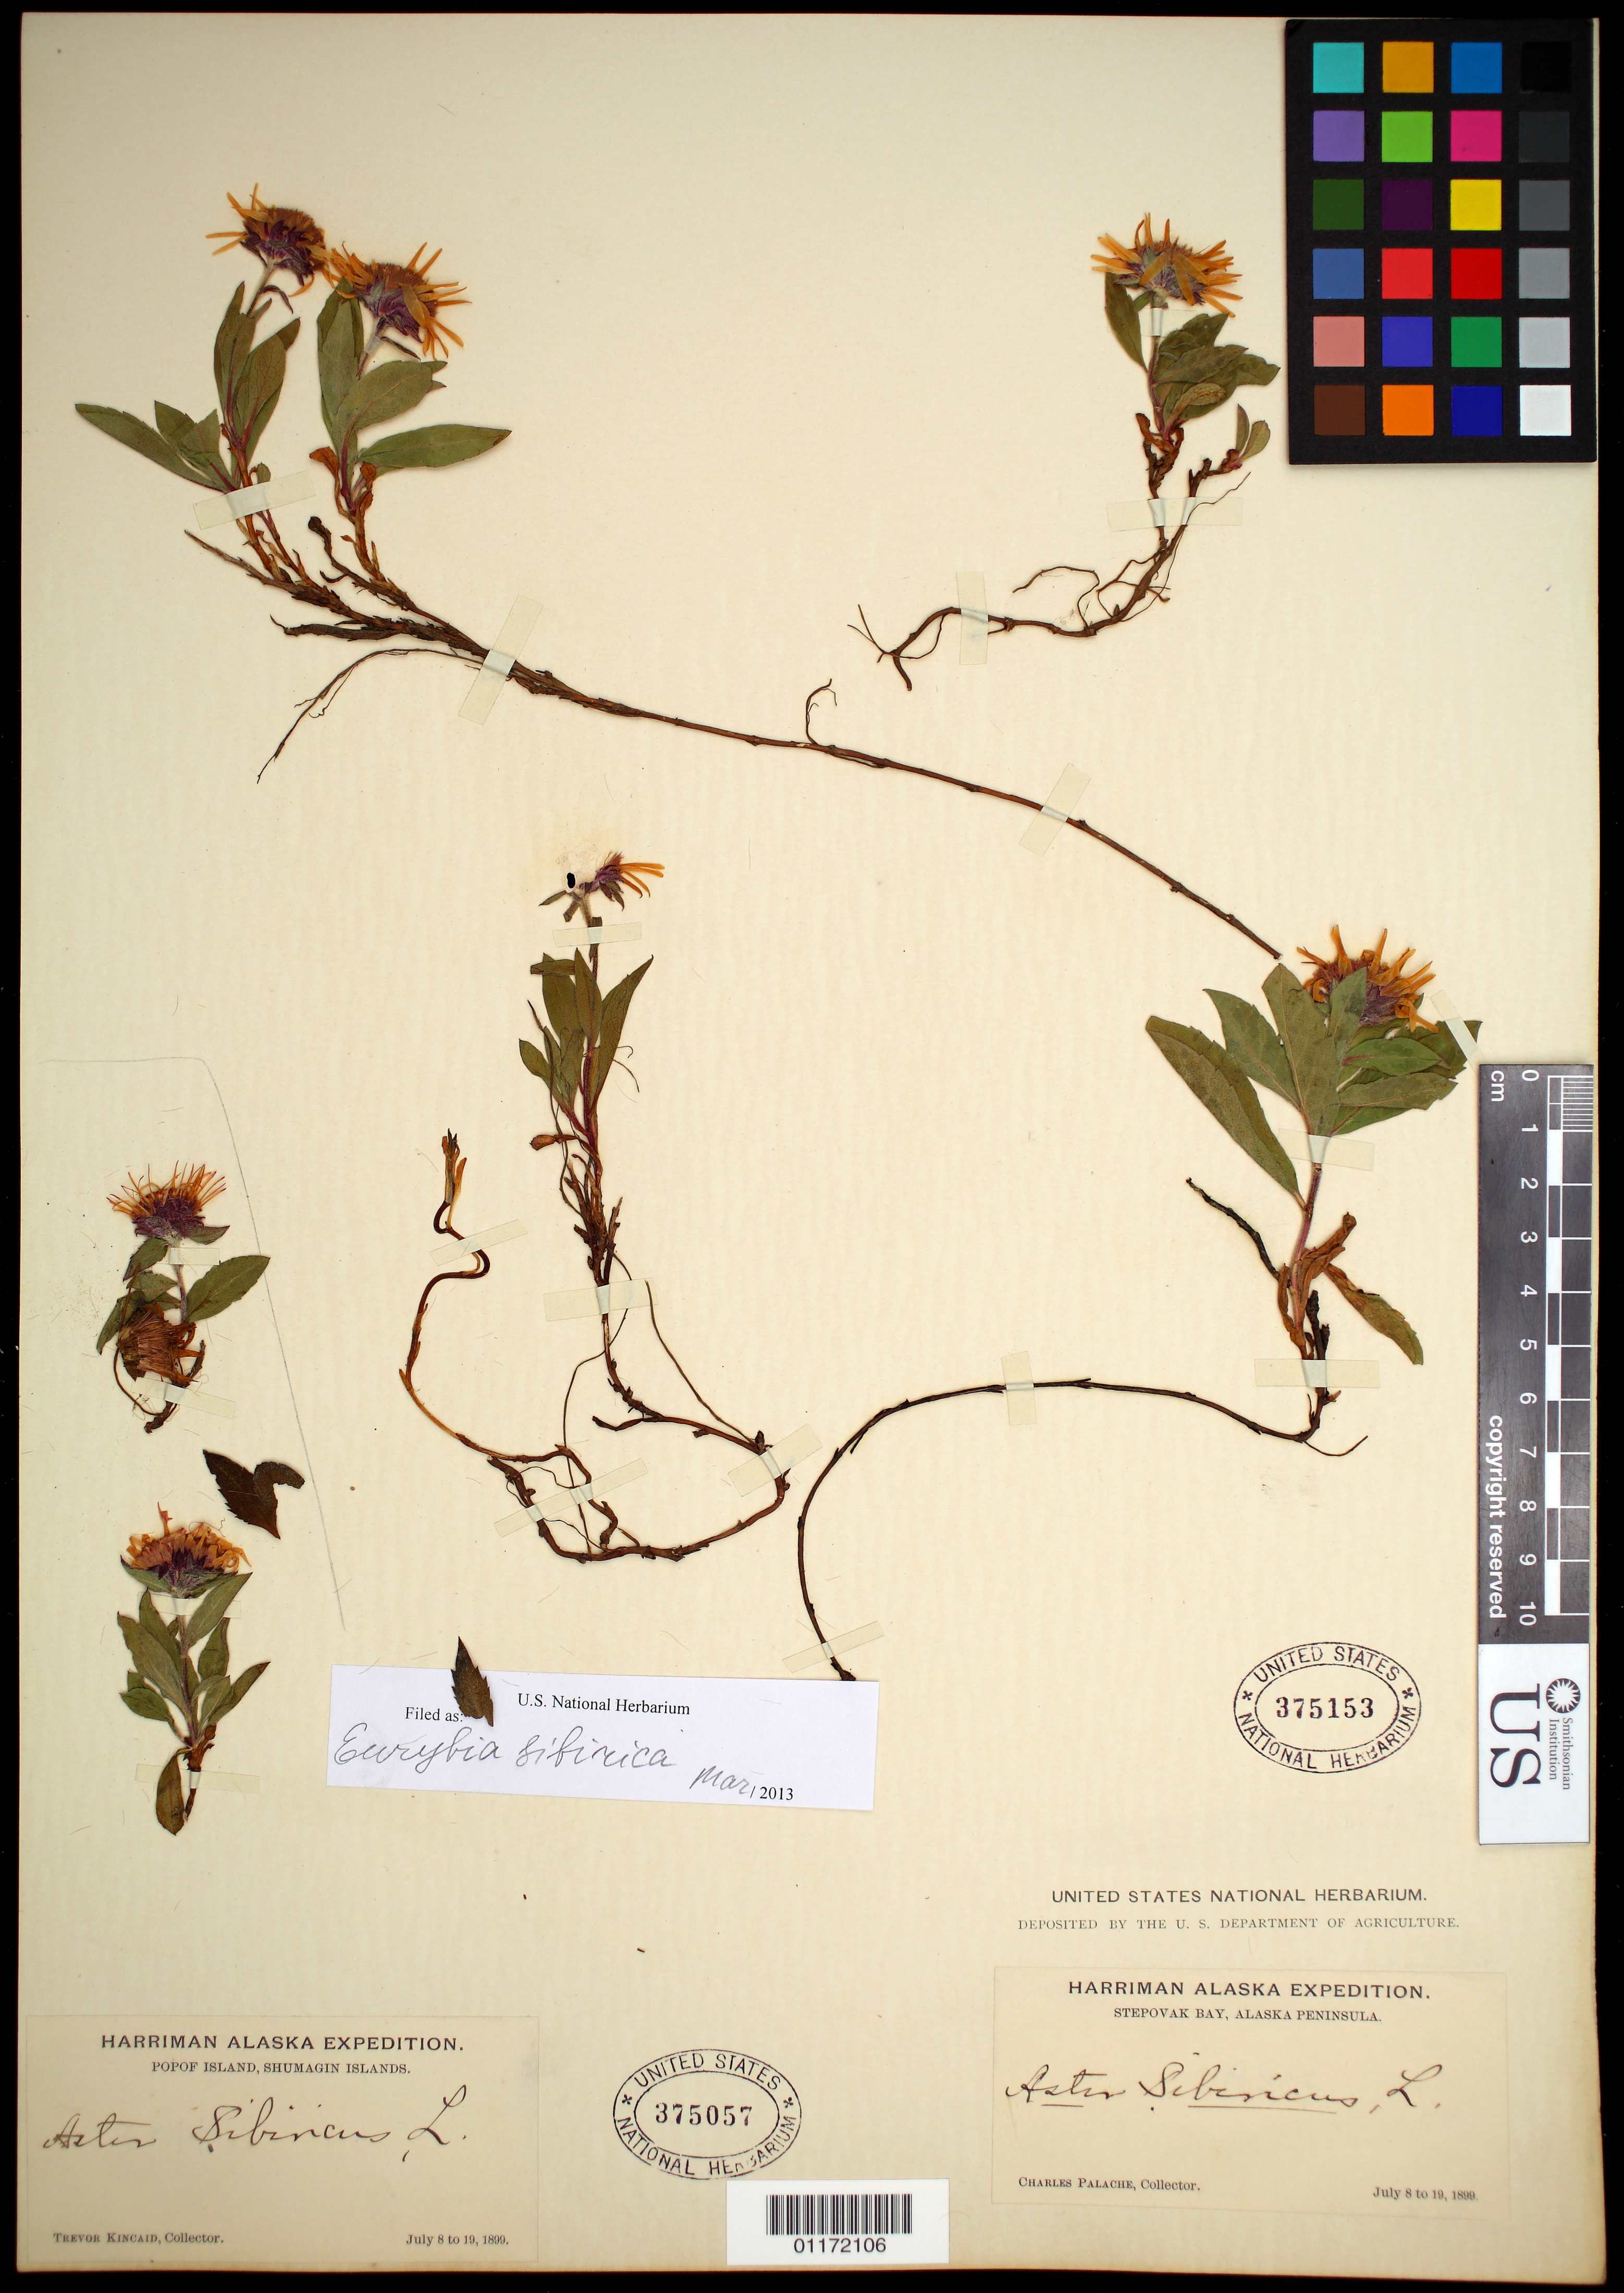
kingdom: Plantae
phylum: Tracheophyta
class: Magnoliopsida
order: Asterales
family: Asteraceae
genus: Eurybia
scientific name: Eurybia sibirica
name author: (L.) G.L. Nesom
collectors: C. Palache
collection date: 1899-07-08/1899-07-19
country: United States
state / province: Alaska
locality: Stepovak Bay, Alaska Peninsula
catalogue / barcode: US 375153